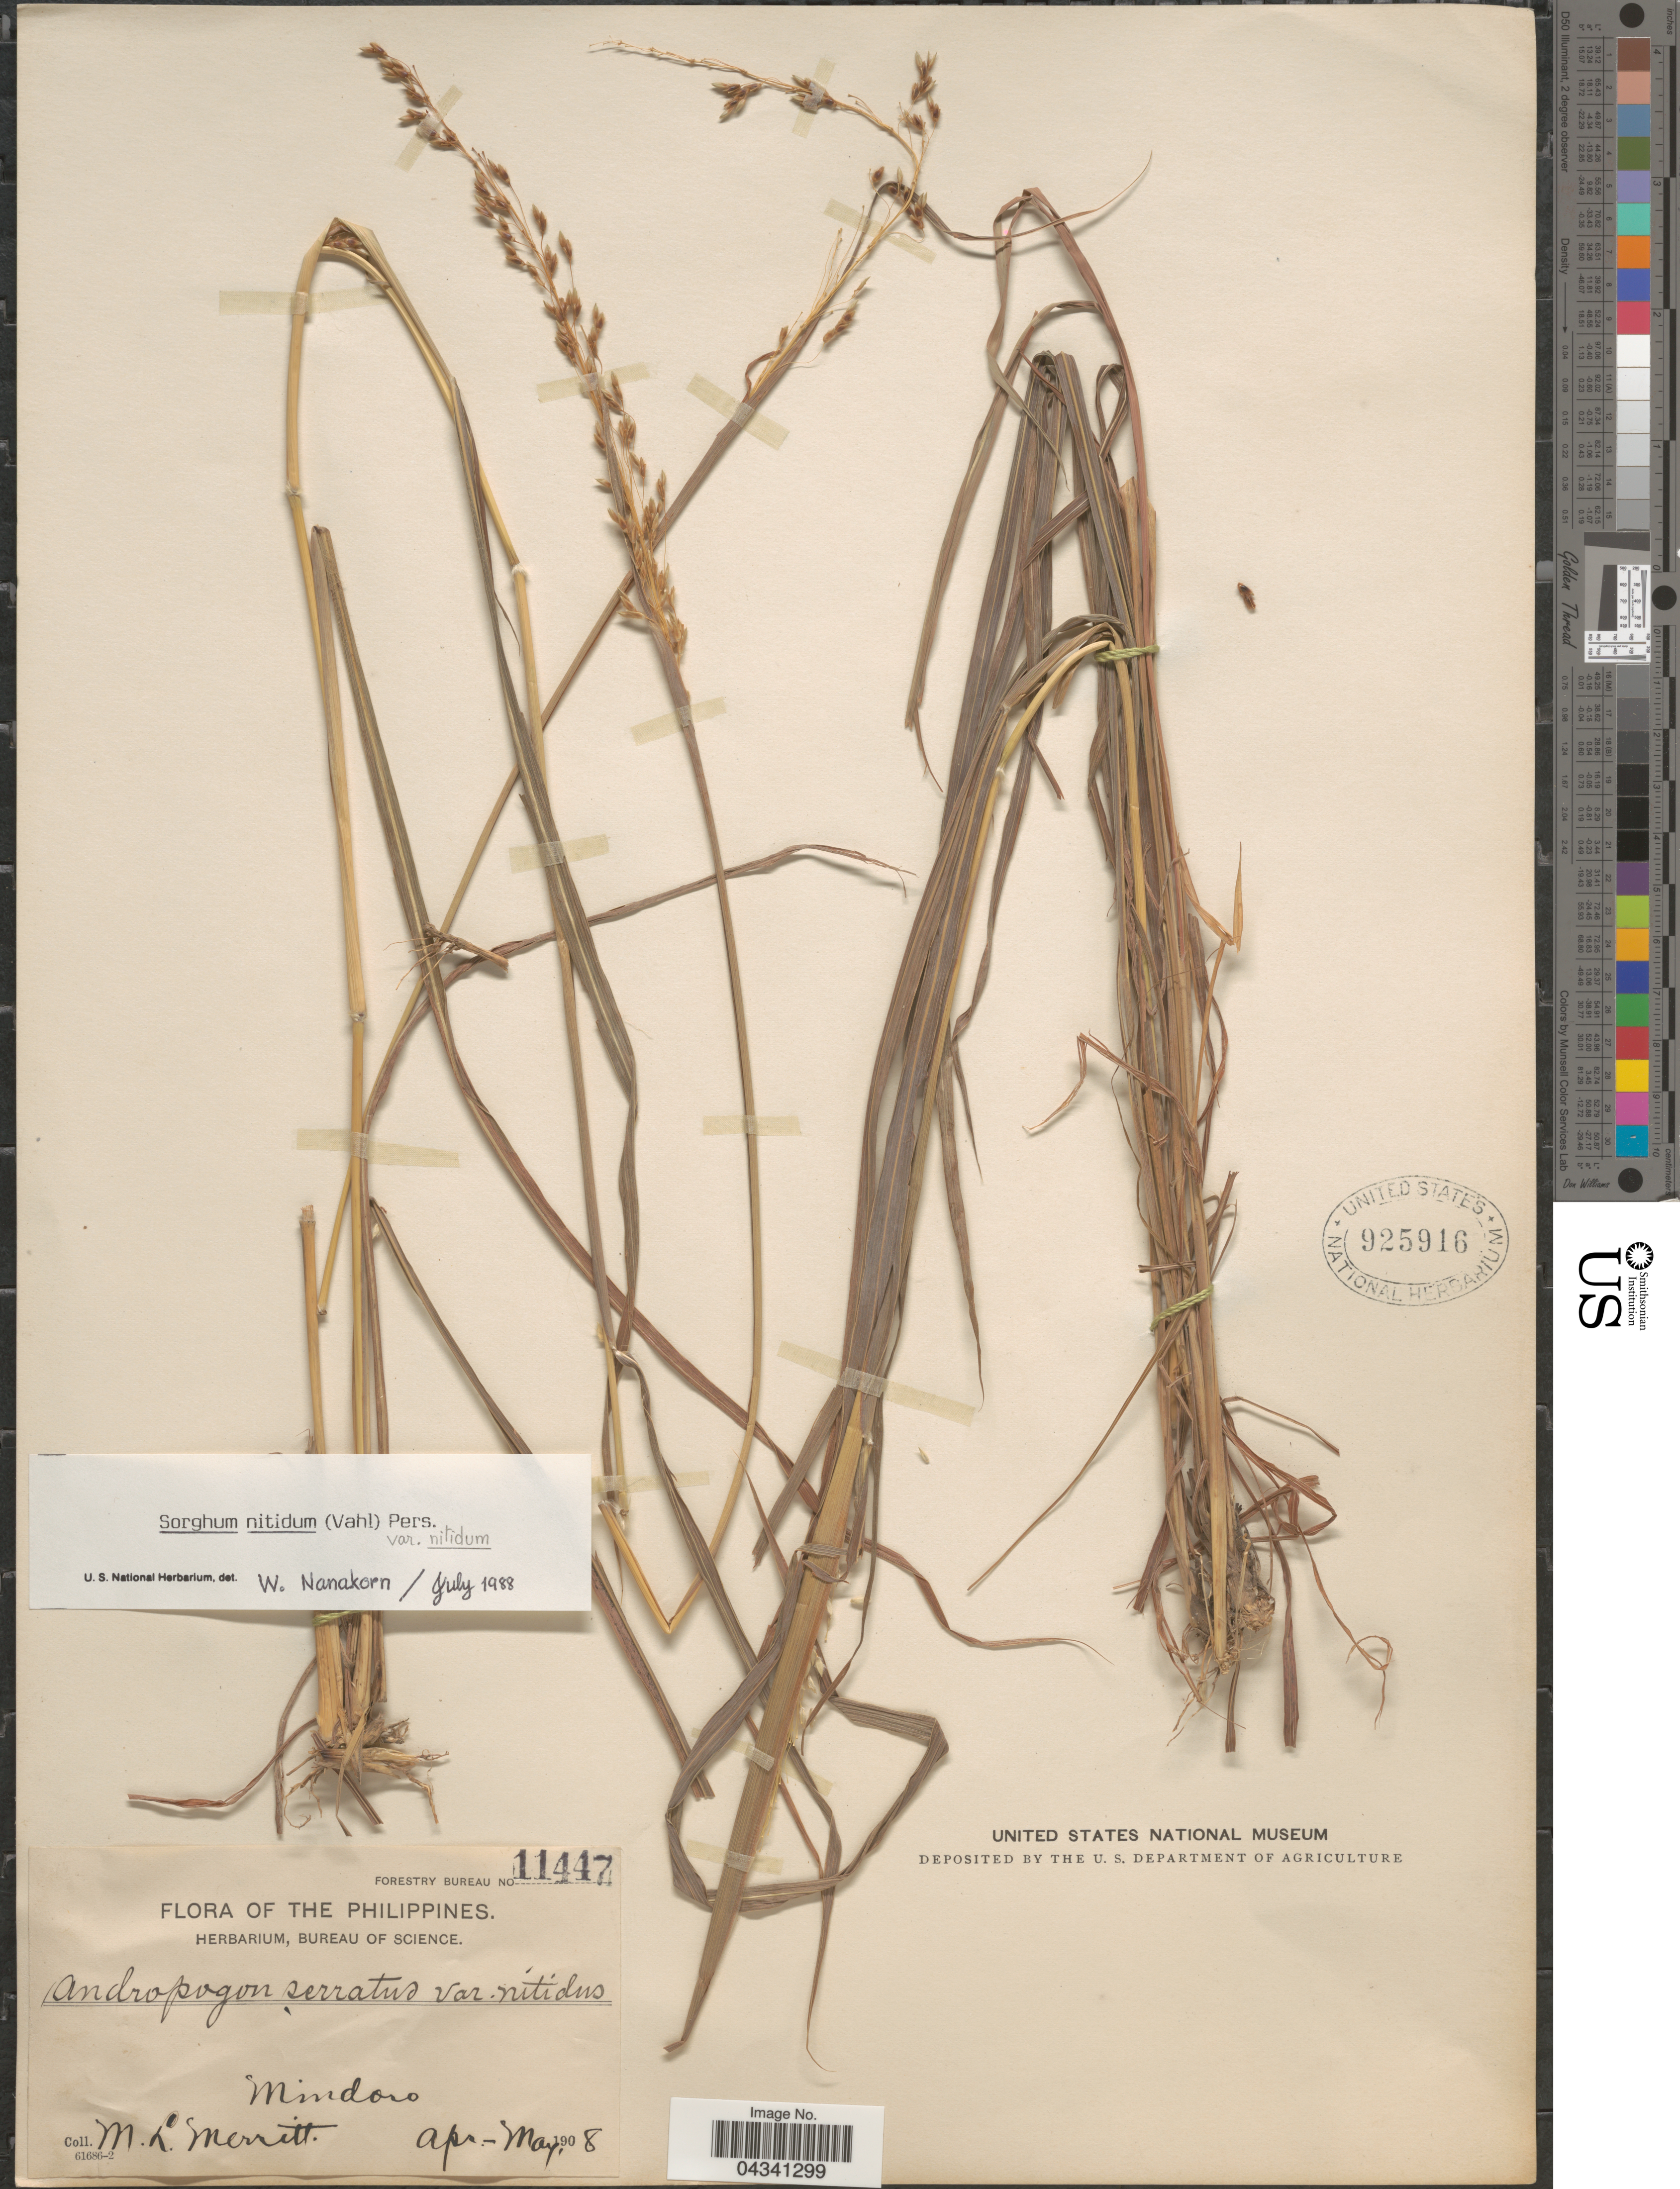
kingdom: Plantae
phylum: Tracheophyta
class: Liliopsida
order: Poales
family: Poaceae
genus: Sorghum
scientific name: Sorghum nitidum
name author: (Vahl) Pers.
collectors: M. L. Merritt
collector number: Forestry Bureau 11447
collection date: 1908-04/1908-05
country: Philippines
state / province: Mimaropa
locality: Mindoro.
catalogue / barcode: US 925916